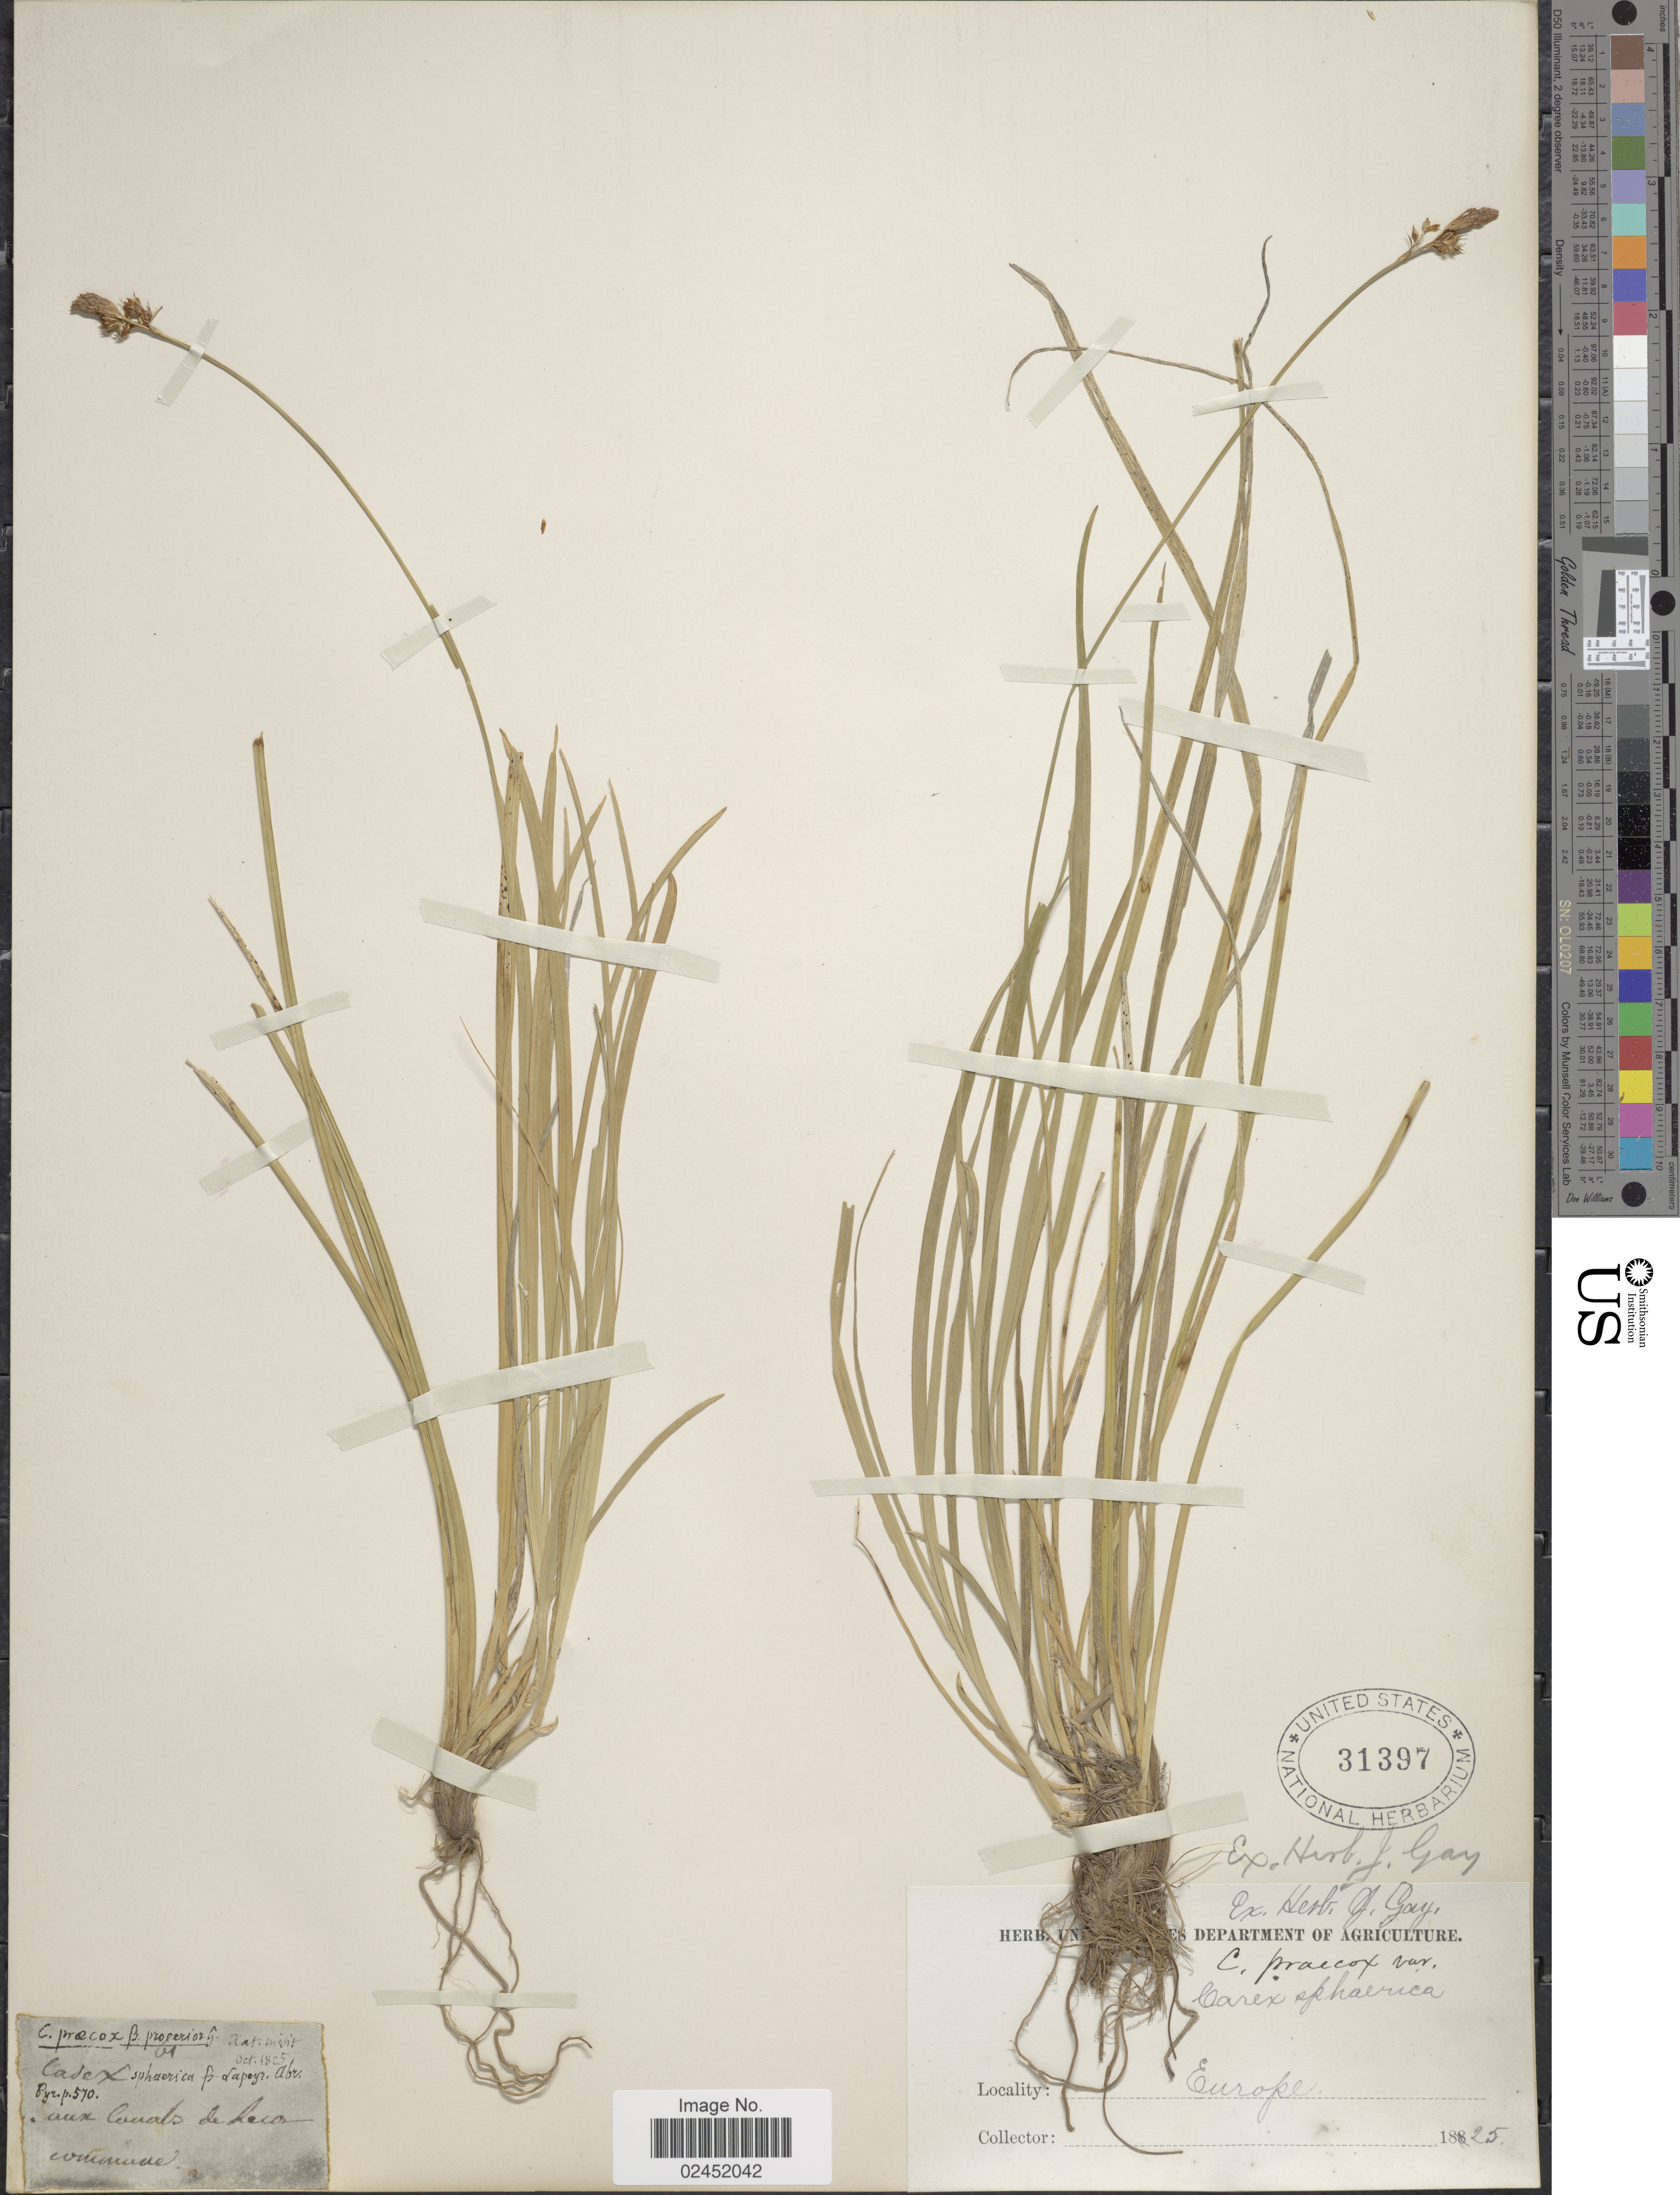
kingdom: Plantae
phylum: Tracheophyta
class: Liliopsida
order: Poales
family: Cyperaceae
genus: Carex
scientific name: Carex praecox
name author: Schreb.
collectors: ex herb. J. Gay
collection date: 1825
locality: Aux [illegible text] Europe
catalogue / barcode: US 31397